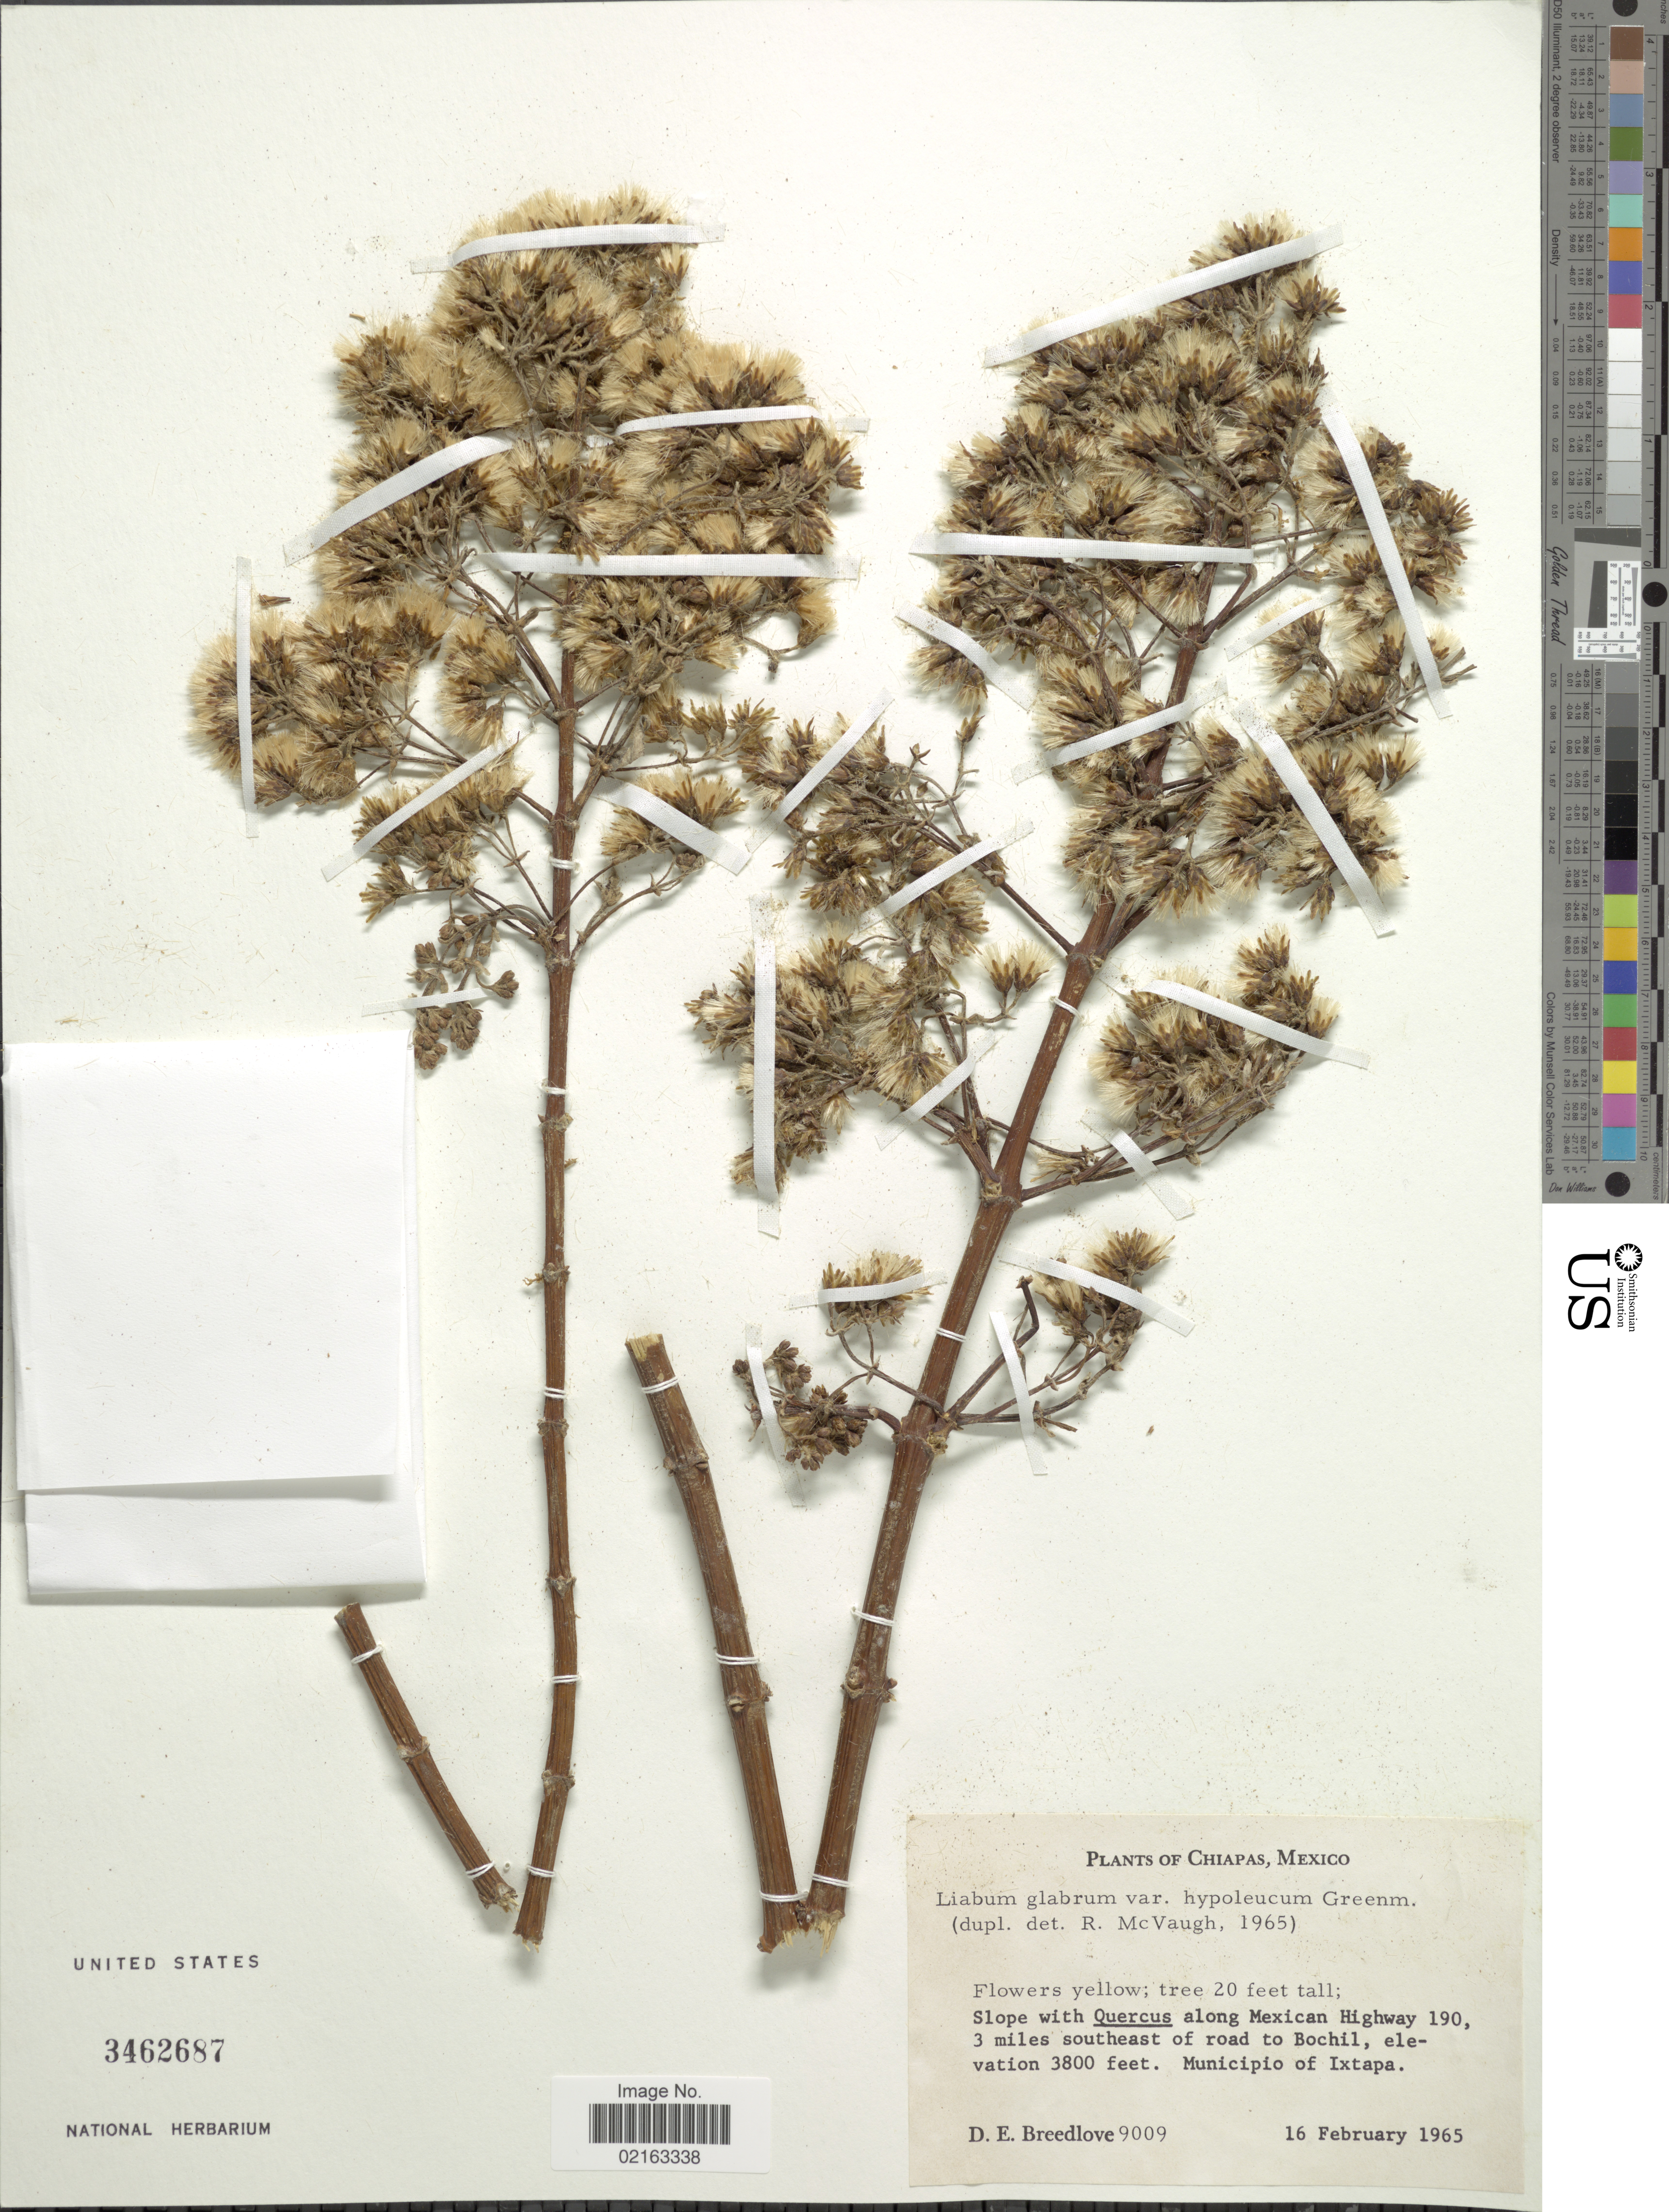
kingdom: Plantae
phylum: Tracheophyta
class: Magnoliopsida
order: Asterales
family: Asteraceae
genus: Sinclairia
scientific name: Sinclairia glabra var. hypoleuca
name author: (Greenm.) B.L. Turner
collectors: D. E. Breedlove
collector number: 9009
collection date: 1965-02-16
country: Mexico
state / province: Chiapas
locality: Slope with Quercus along Mexican Highway 190, 3 miles southeast of road to Bochil. Municipio of Ixtapa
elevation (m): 1158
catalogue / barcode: US 3462687